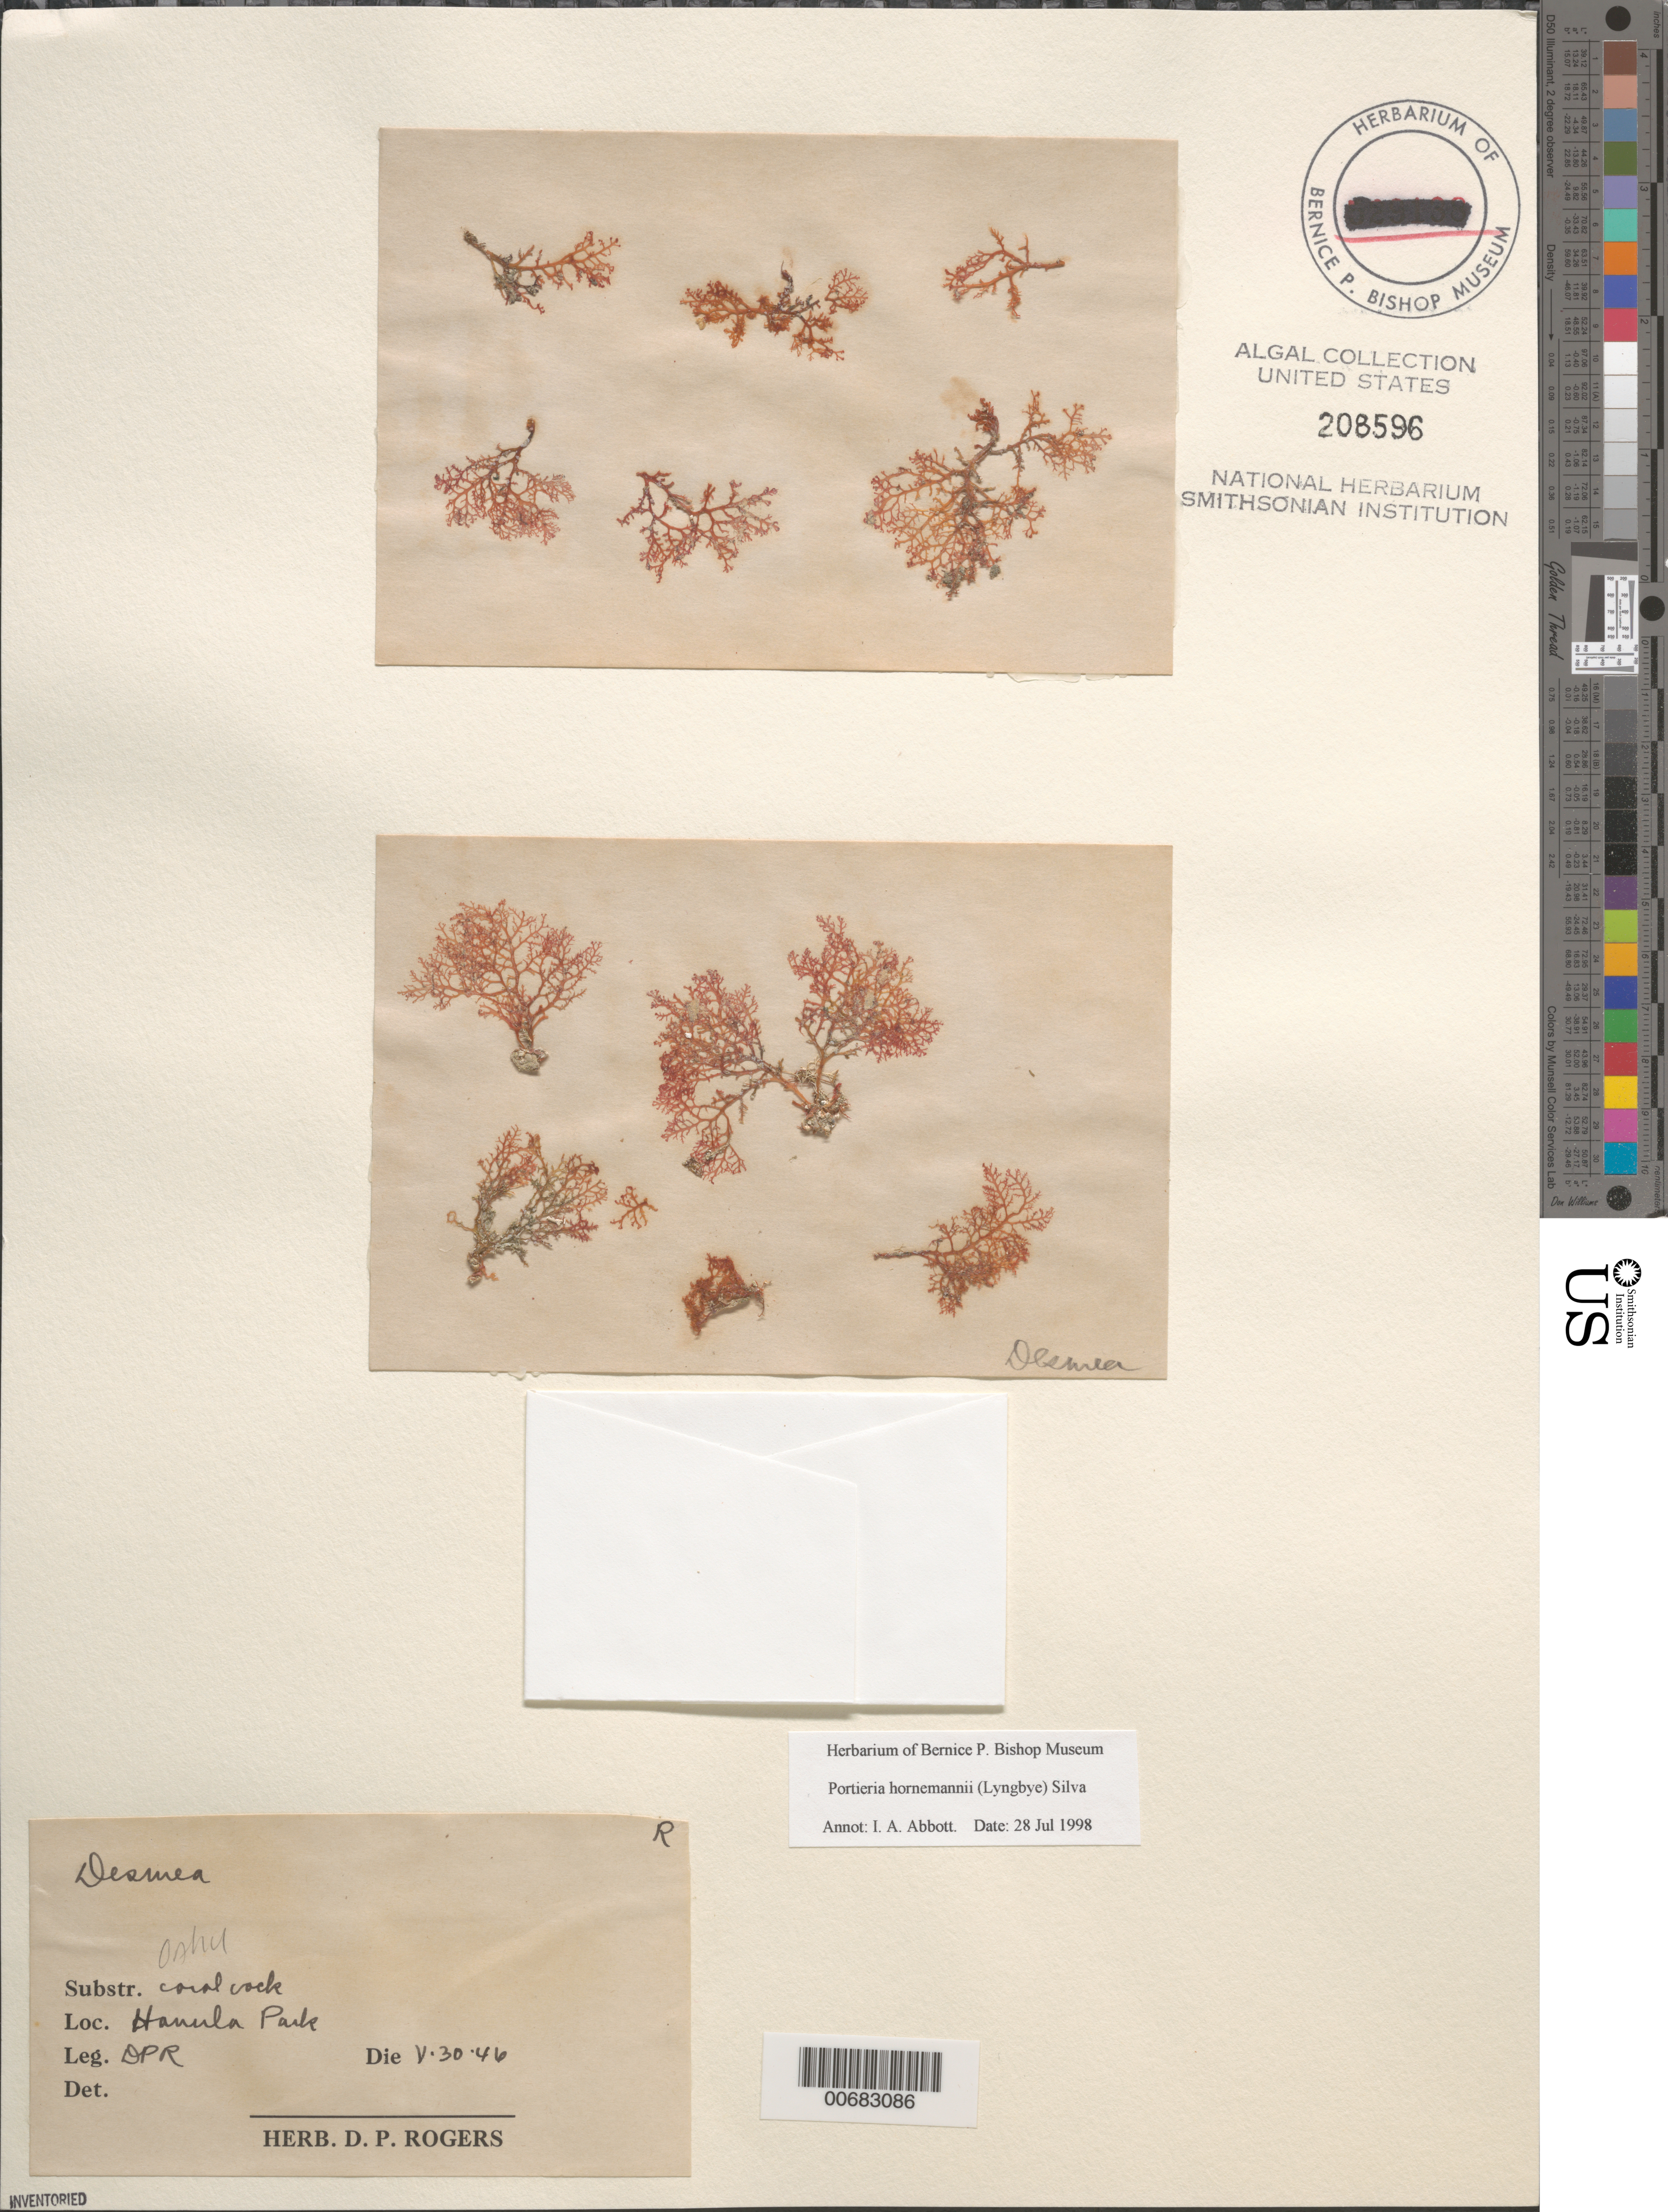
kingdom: Plantae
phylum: Rhodophyta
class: Florideophyceae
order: Gigartinales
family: Rhizophyllidaceae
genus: Portieria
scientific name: Portieria hornemannii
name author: (Lyngbye) P.C. Silva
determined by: Abbott, Isabella A.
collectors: D. Rogers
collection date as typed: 30 May 1946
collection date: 1946-05-30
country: United States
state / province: Hawaii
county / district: Honolulu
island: Oahu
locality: Hauula Park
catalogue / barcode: US 208596